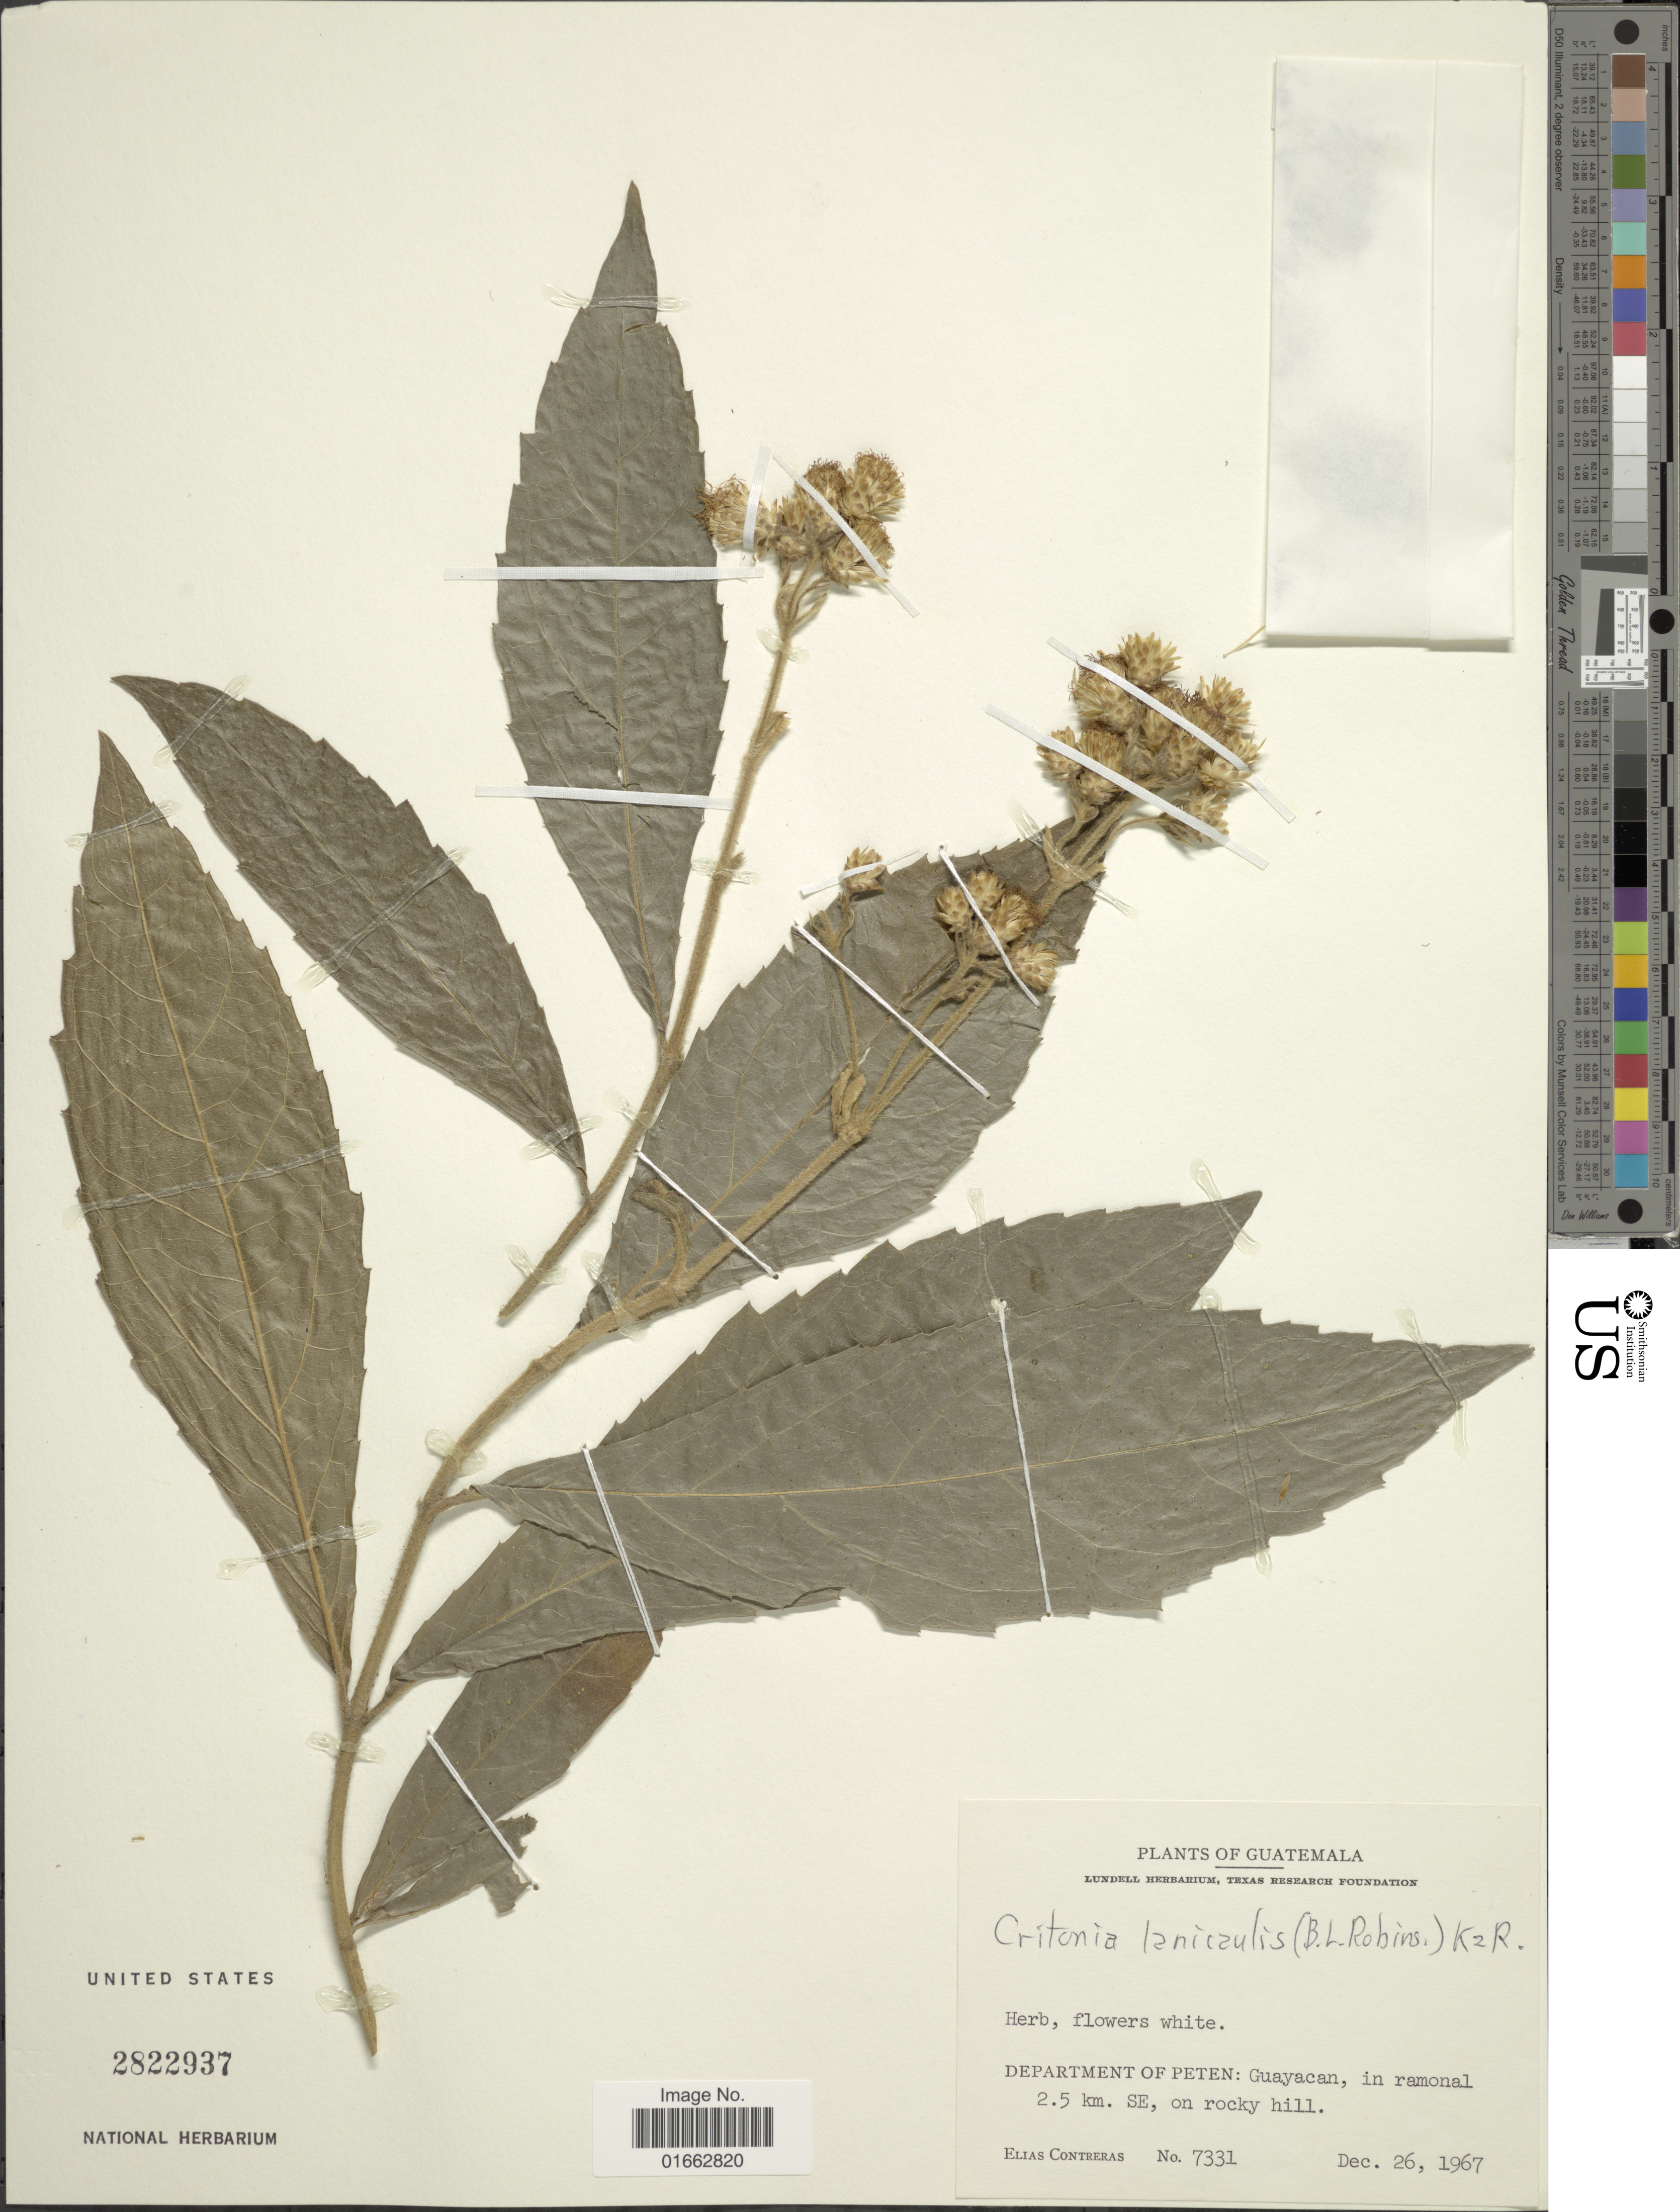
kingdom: Plantae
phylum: Tracheophyta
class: Magnoliopsida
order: Asterales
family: Asteraceae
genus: Critonia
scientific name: Critonia lanicaulis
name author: (B.L. Rob.) R.M. King & H. Rob.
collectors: E. Conteras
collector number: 7331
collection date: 1967-12-26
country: Guatemala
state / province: El Petén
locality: Guayacan, in ramonal 2.5 km. SE, on rocky hill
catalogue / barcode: US 2822937